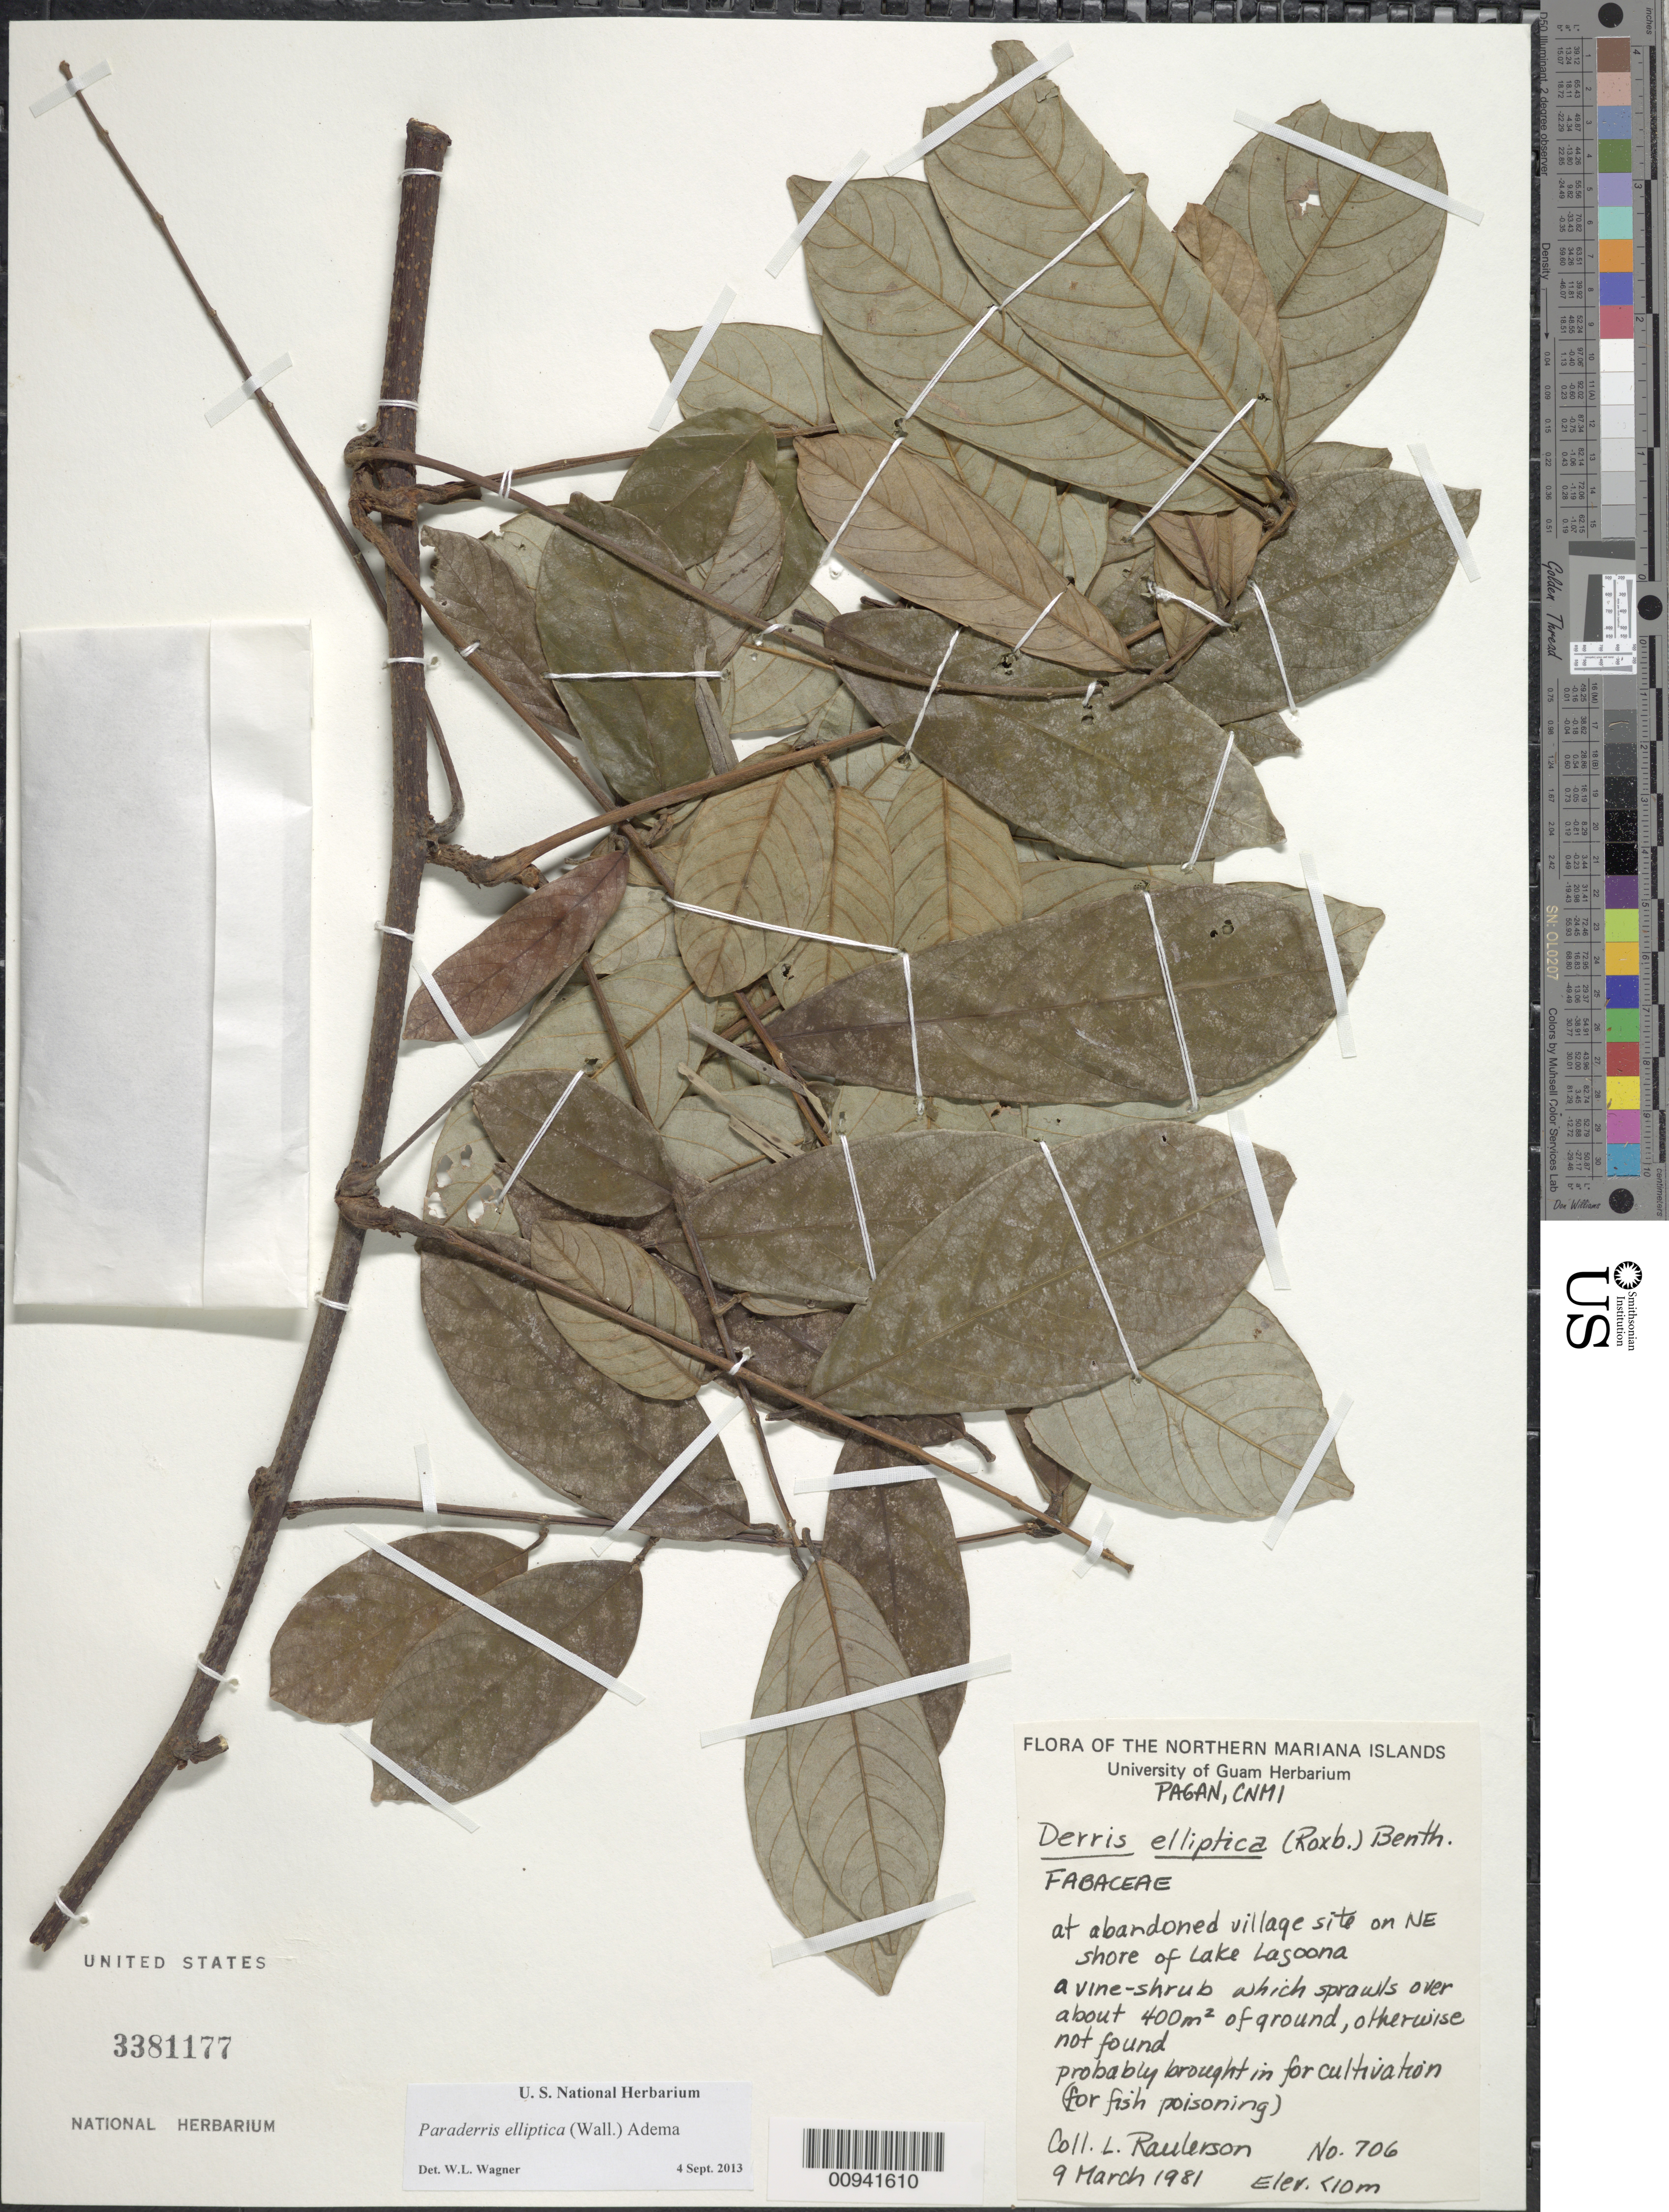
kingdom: Plantae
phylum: Tracheophyta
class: Magnoliopsida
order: Fabales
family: Fabaceae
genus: Derris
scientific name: Derris elliptica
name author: (Wall.) Benth.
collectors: L. Raulerson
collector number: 706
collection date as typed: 09 Mar 1981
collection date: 1981-03-09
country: Guam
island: Guam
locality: at abandoned village site on NE shore of Lake Lagoona.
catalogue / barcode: US 3381177